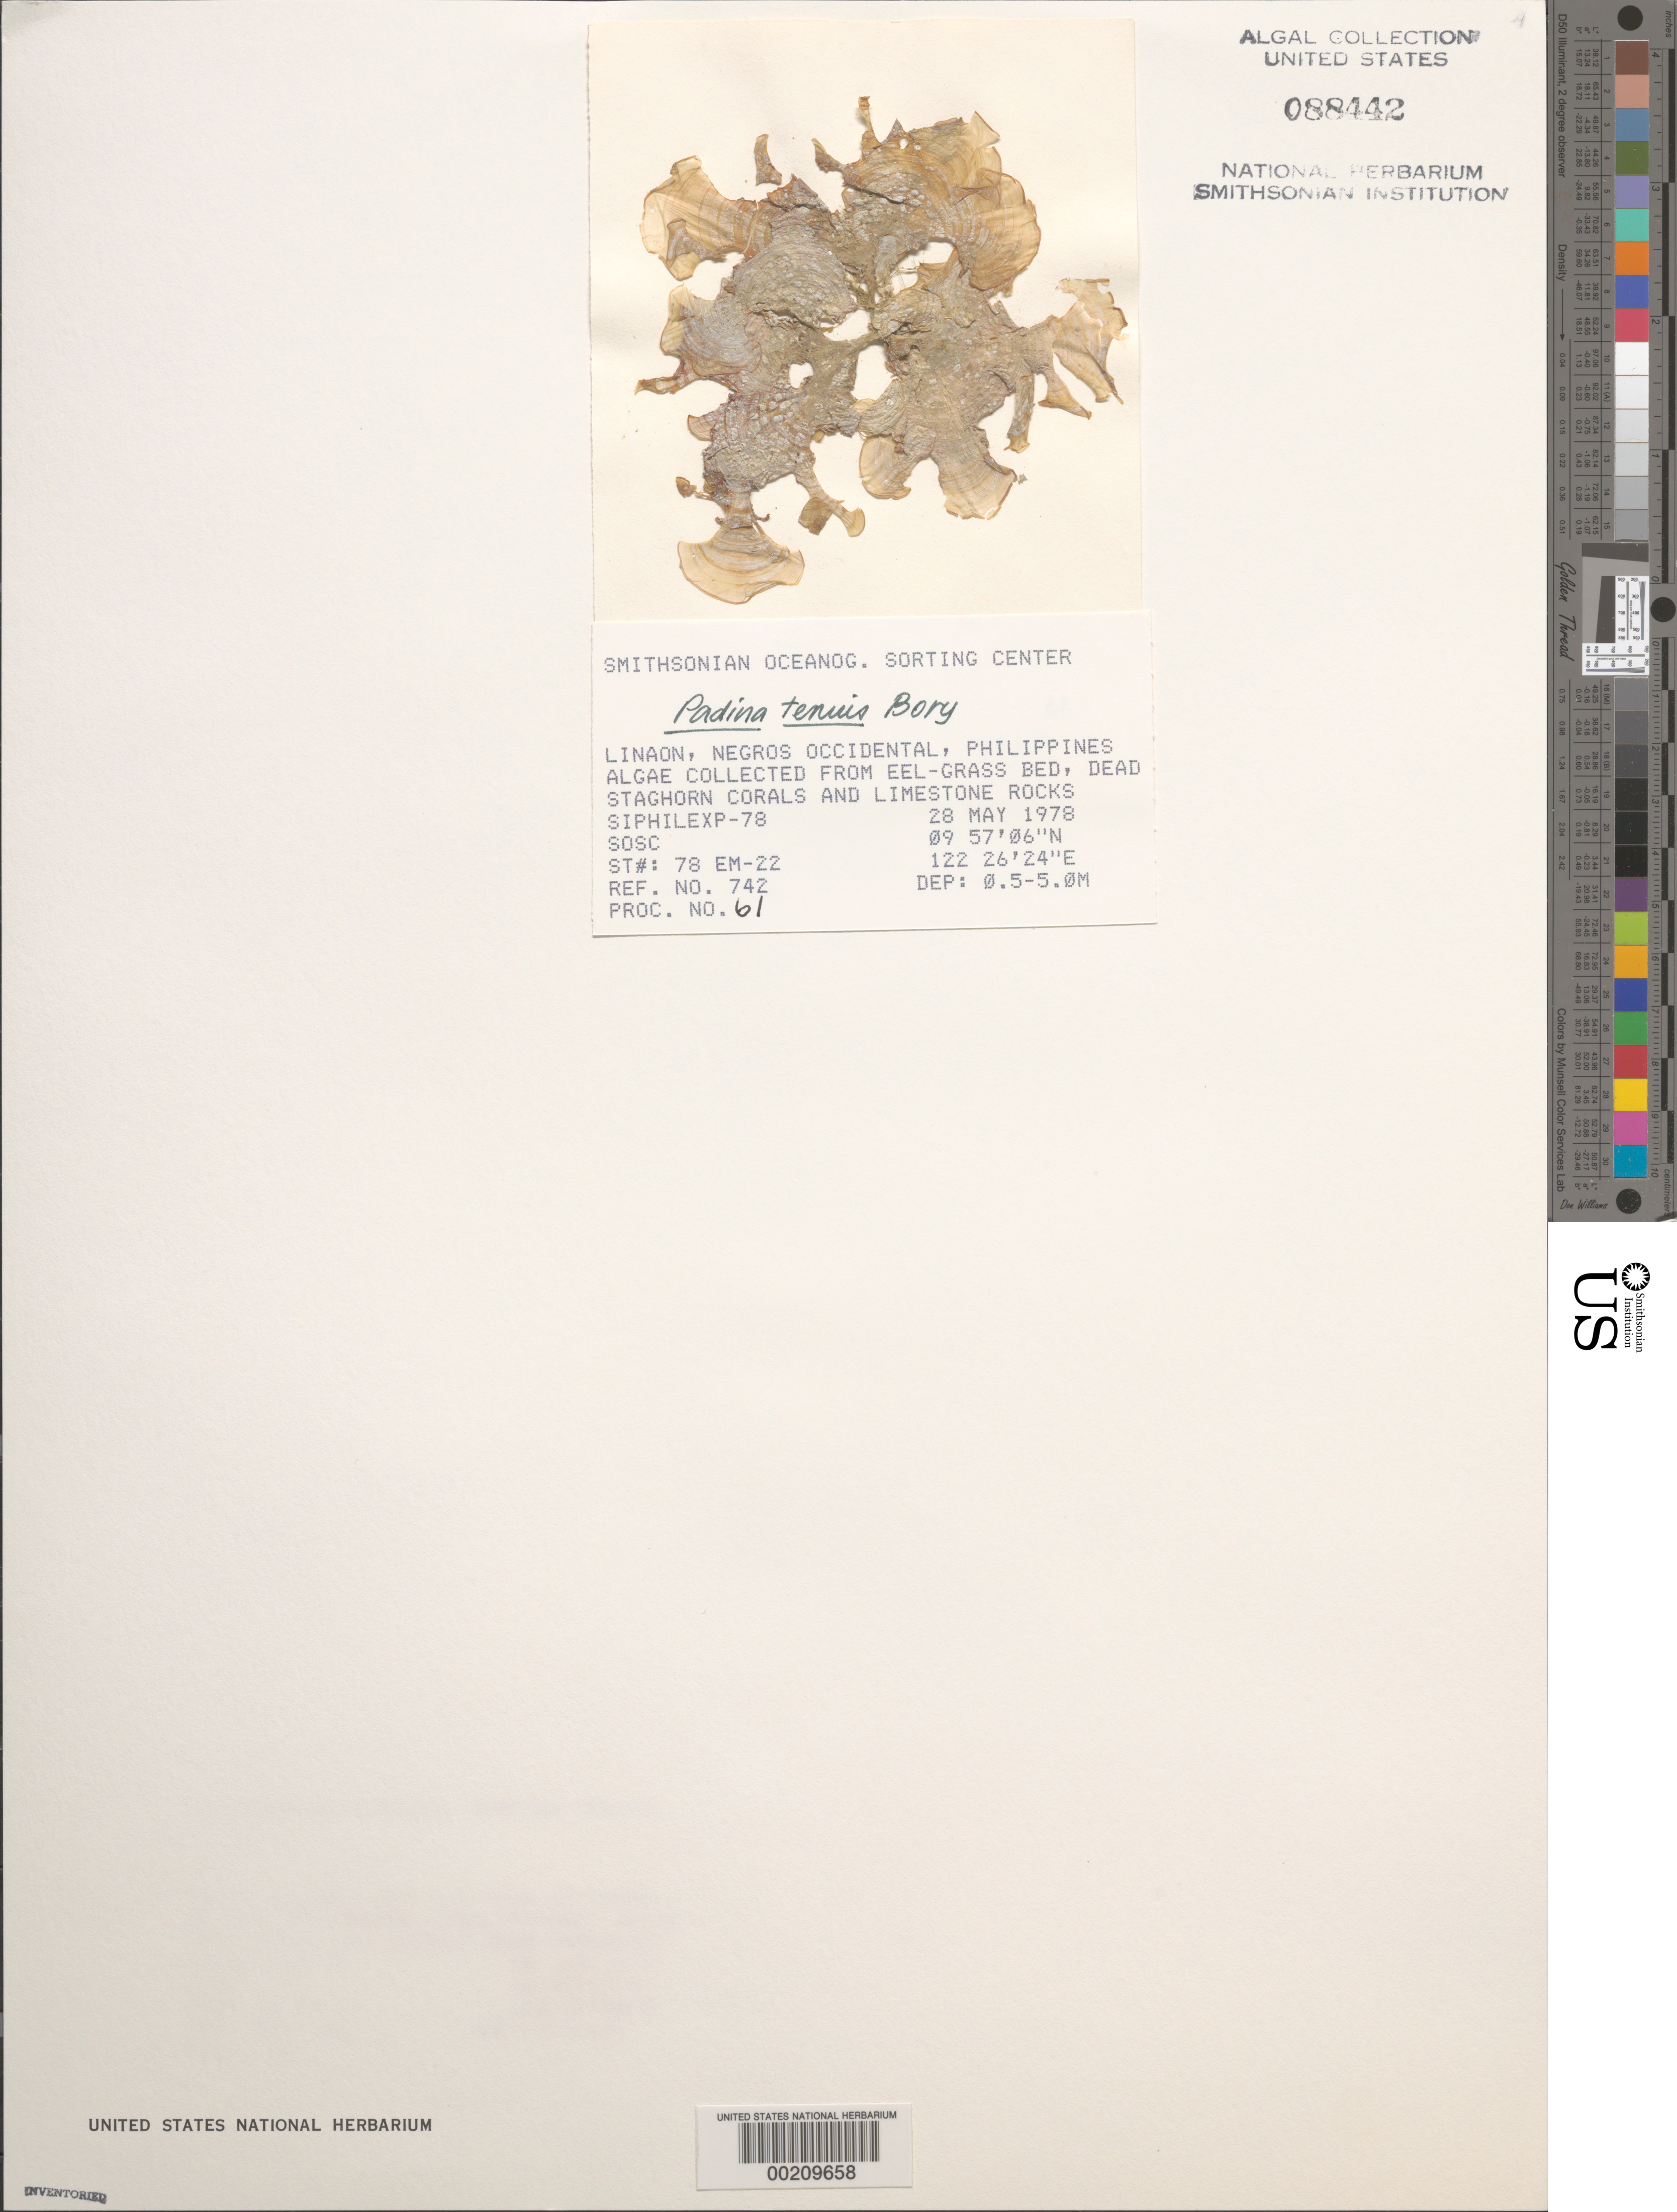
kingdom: Chromista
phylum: Ochrophyta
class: Phaeophyceae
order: Dictyotales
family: Dictyotaceae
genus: Padina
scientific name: Padina boryana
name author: Thivy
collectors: SOSC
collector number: Station 78 Em-22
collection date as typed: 28 May 1978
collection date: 1978-05-28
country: Philippines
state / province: Western Visayas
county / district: Negros Occidental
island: Negros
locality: Linaon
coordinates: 09 57' 06" N, 122 26' 24" E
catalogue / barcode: US 88442